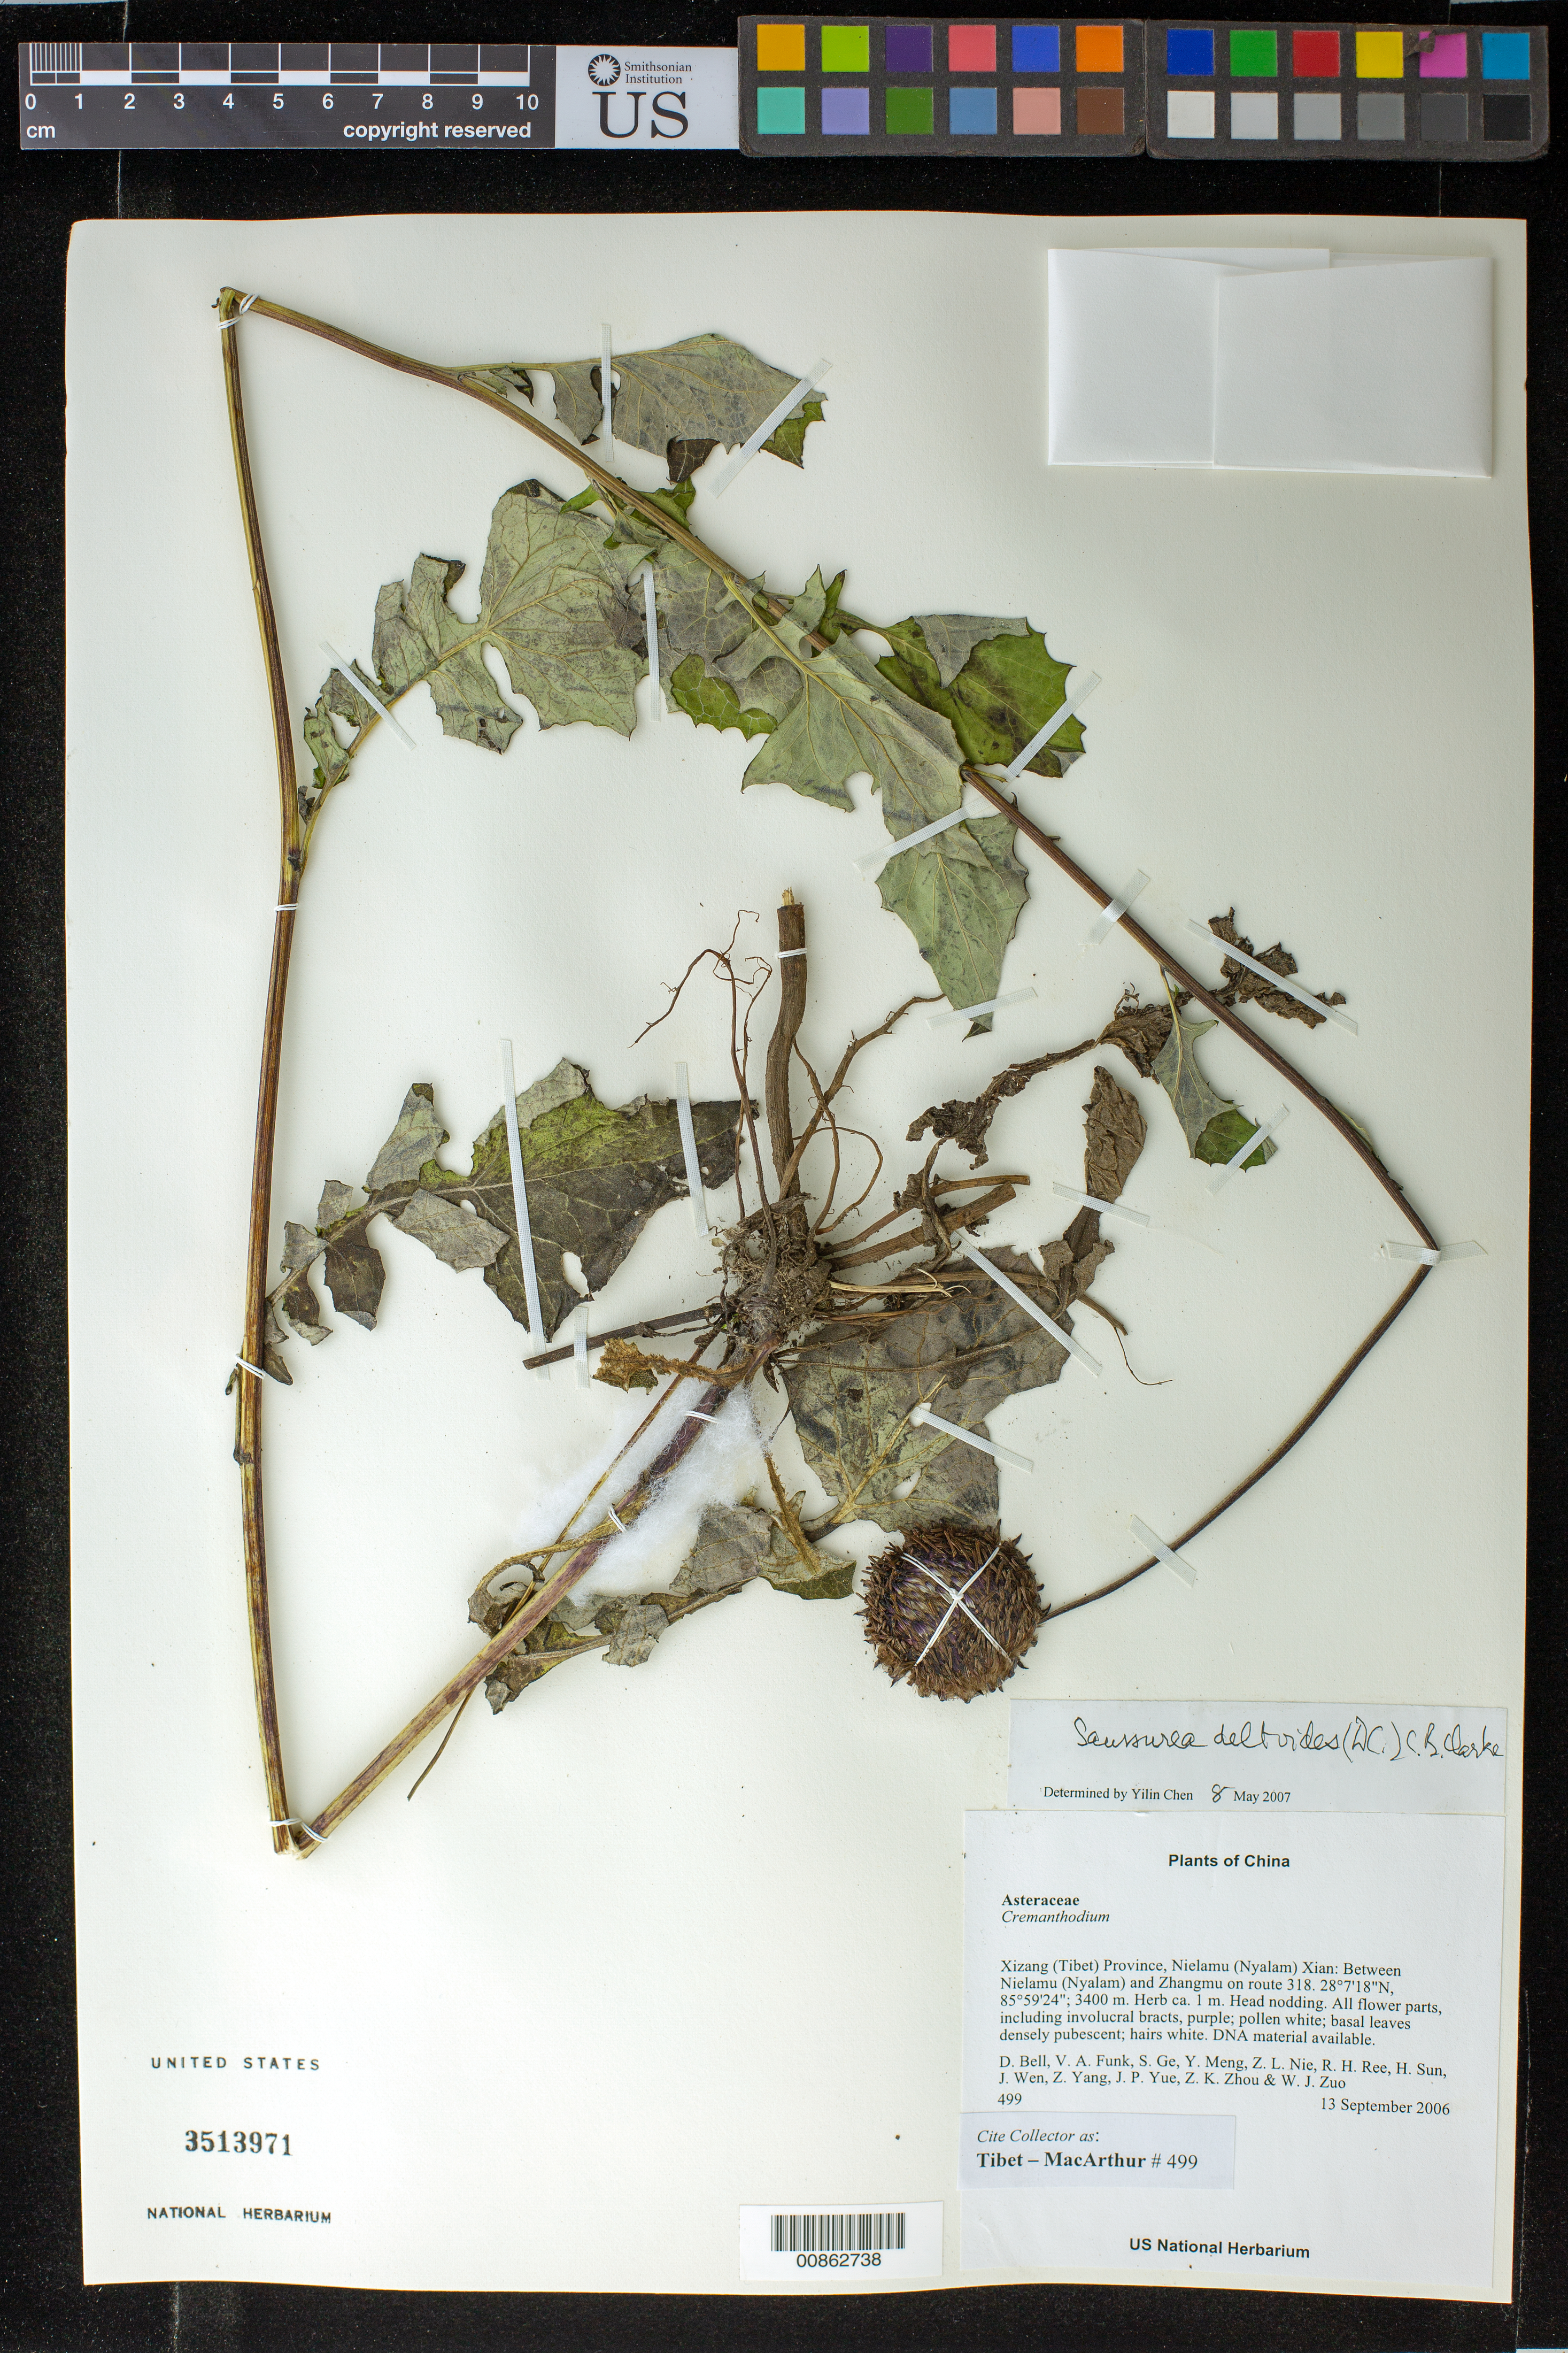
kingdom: Plantae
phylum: Tracheophyta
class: Magnoliopsida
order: Asterales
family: Asteraceae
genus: Himalaiella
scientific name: Himalaiella deltoidea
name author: (DC.) Raab-Straube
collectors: Tibet-MacArthur, D. A. Bell, V. Funk, S. Ge, Y. Meng, Z. Nie, R. Ree, H. Sun, J. Wen, Z. Yang, J. Yue, Z. Zhou & W. Zuo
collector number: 499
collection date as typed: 13 Sep 2006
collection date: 2006-09-13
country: China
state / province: Xizang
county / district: Nielamu (Nyalam) Xian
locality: Between Nielamu (Nyalam) and Zhangmu on route 318.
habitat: Rocky slopes, cliff bases and disturbed areas beside road.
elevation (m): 3400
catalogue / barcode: US 3513971